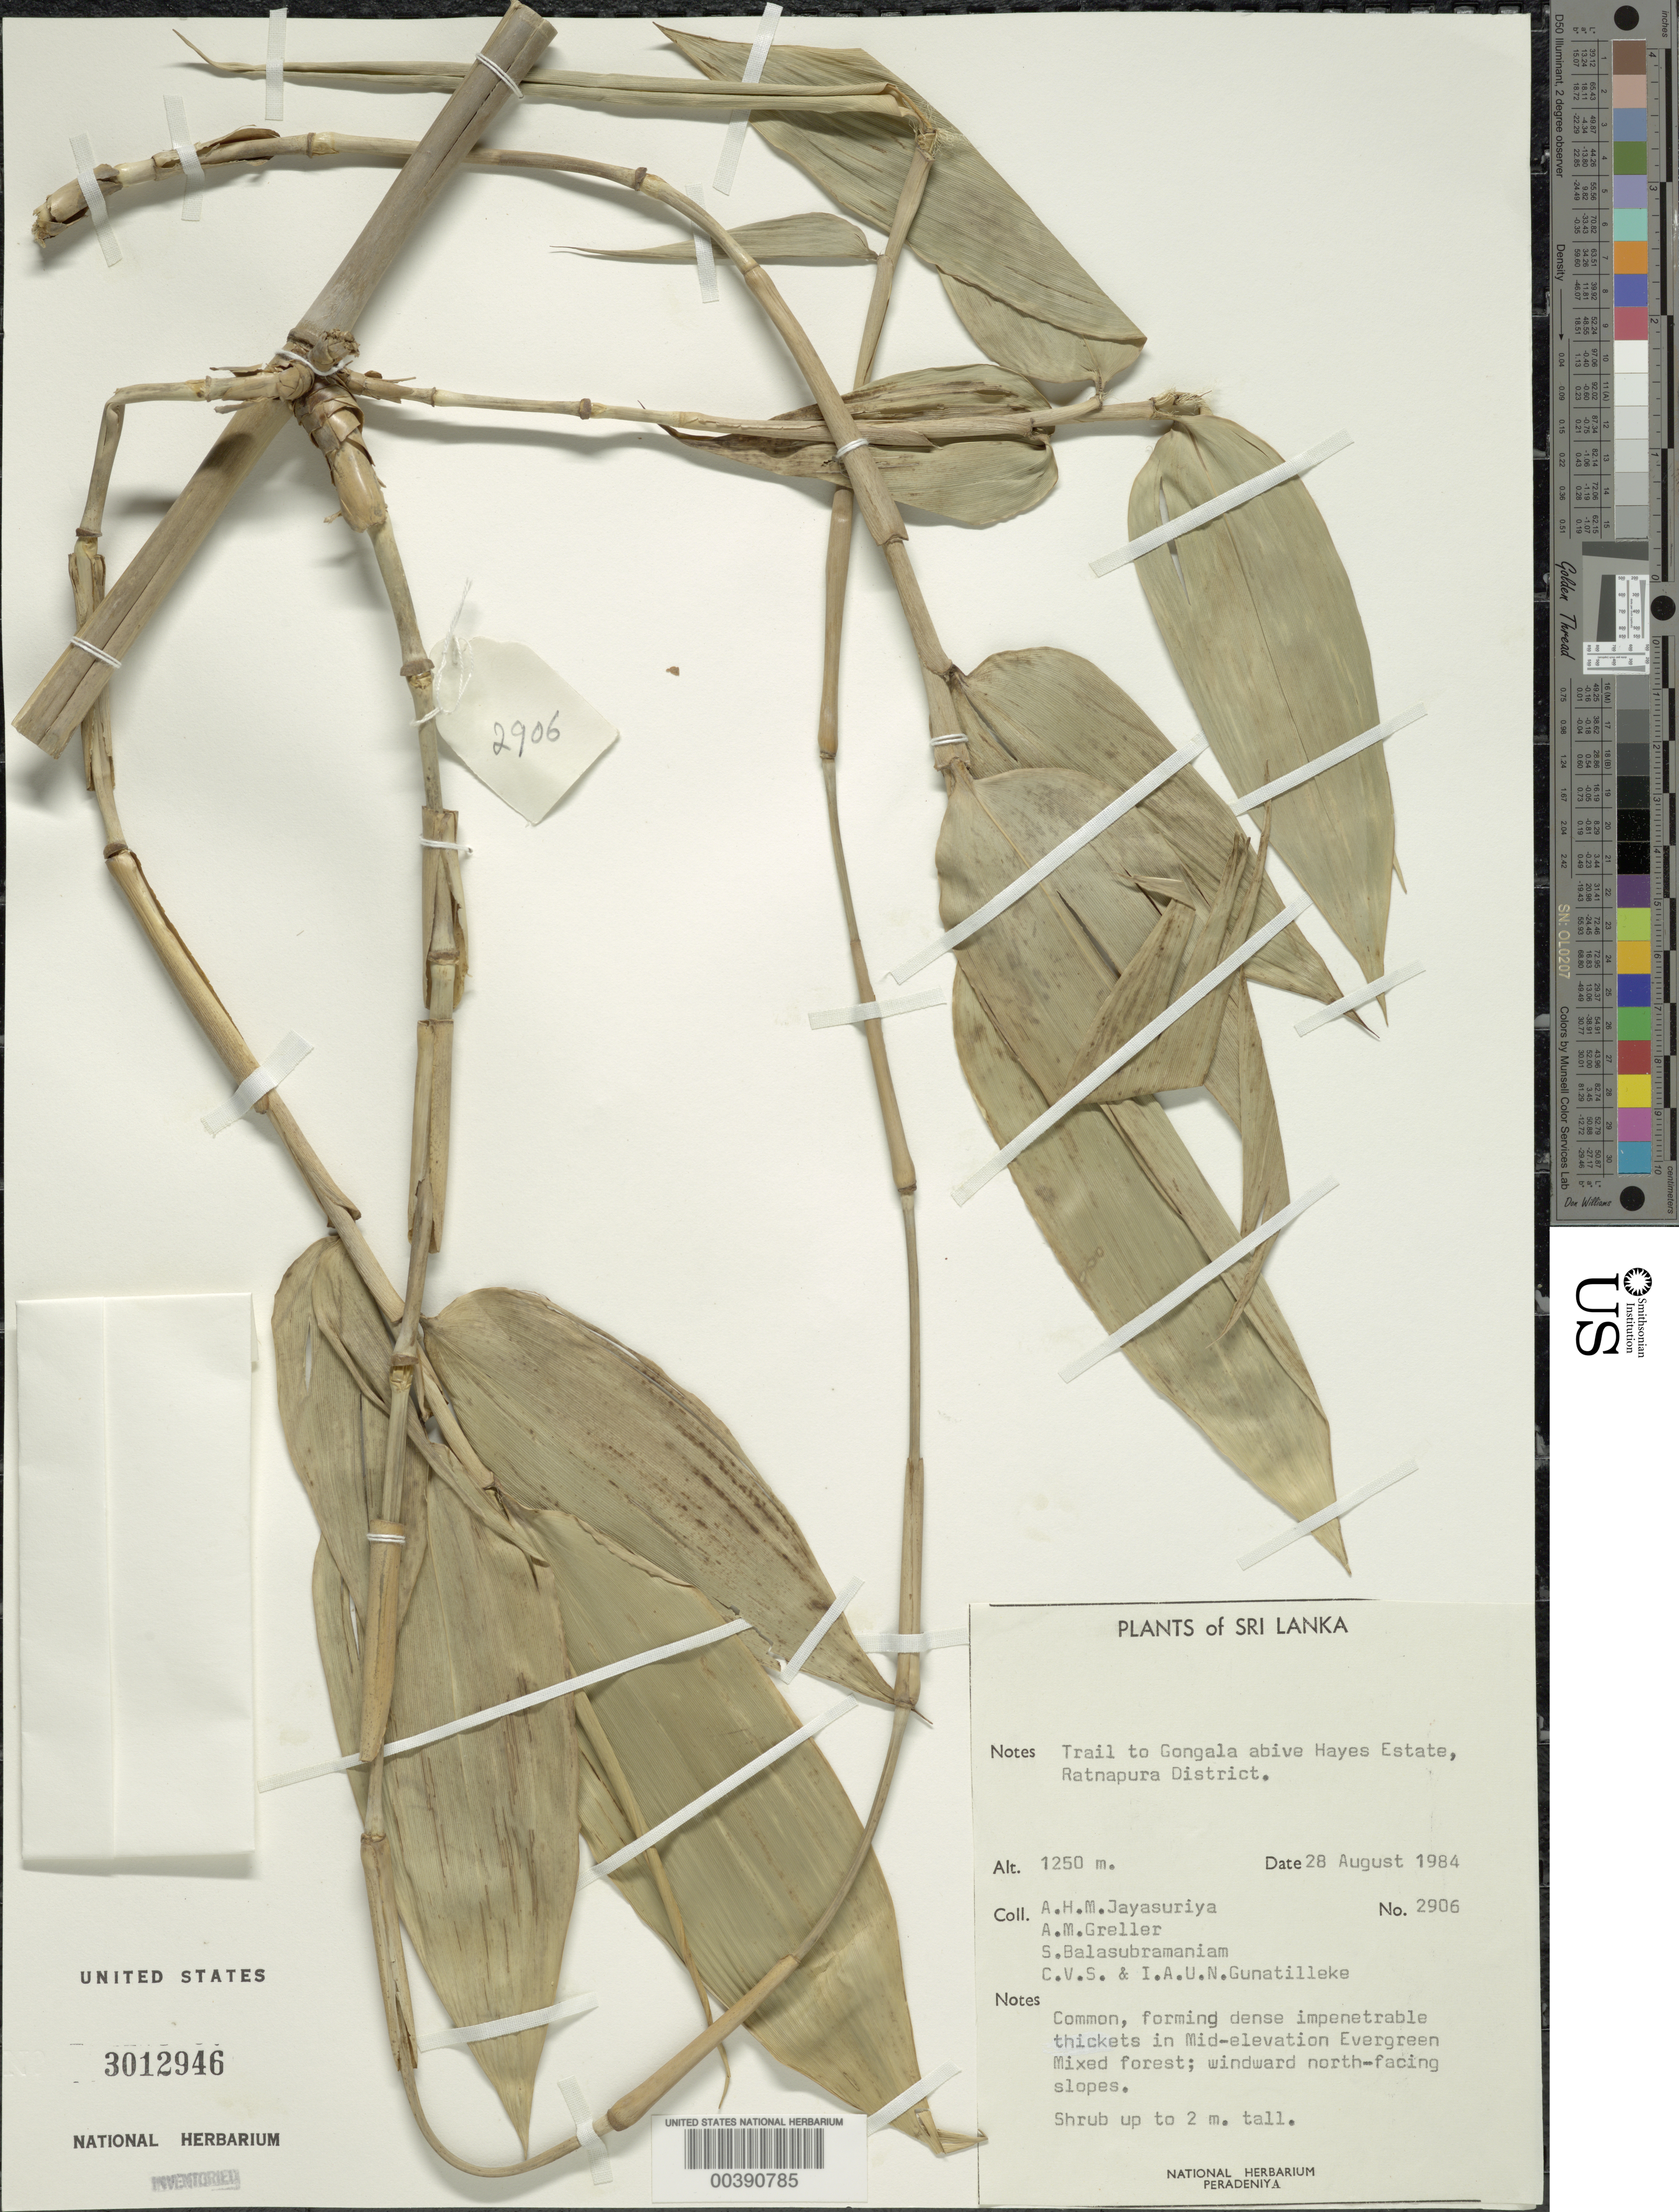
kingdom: Plantae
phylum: Tracheophyta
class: Liliopsida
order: Poales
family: Poaceae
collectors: A. H. Jayasuriya, A. Greller, S. Balasubramaniam, I. Gunatilleke & C. Gunatilleke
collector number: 2906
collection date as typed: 28 Aug 1984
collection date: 1984-08-28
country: Sri Lanka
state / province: Central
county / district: Ratnapura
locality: Hayes estate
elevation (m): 1250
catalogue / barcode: US 3012946